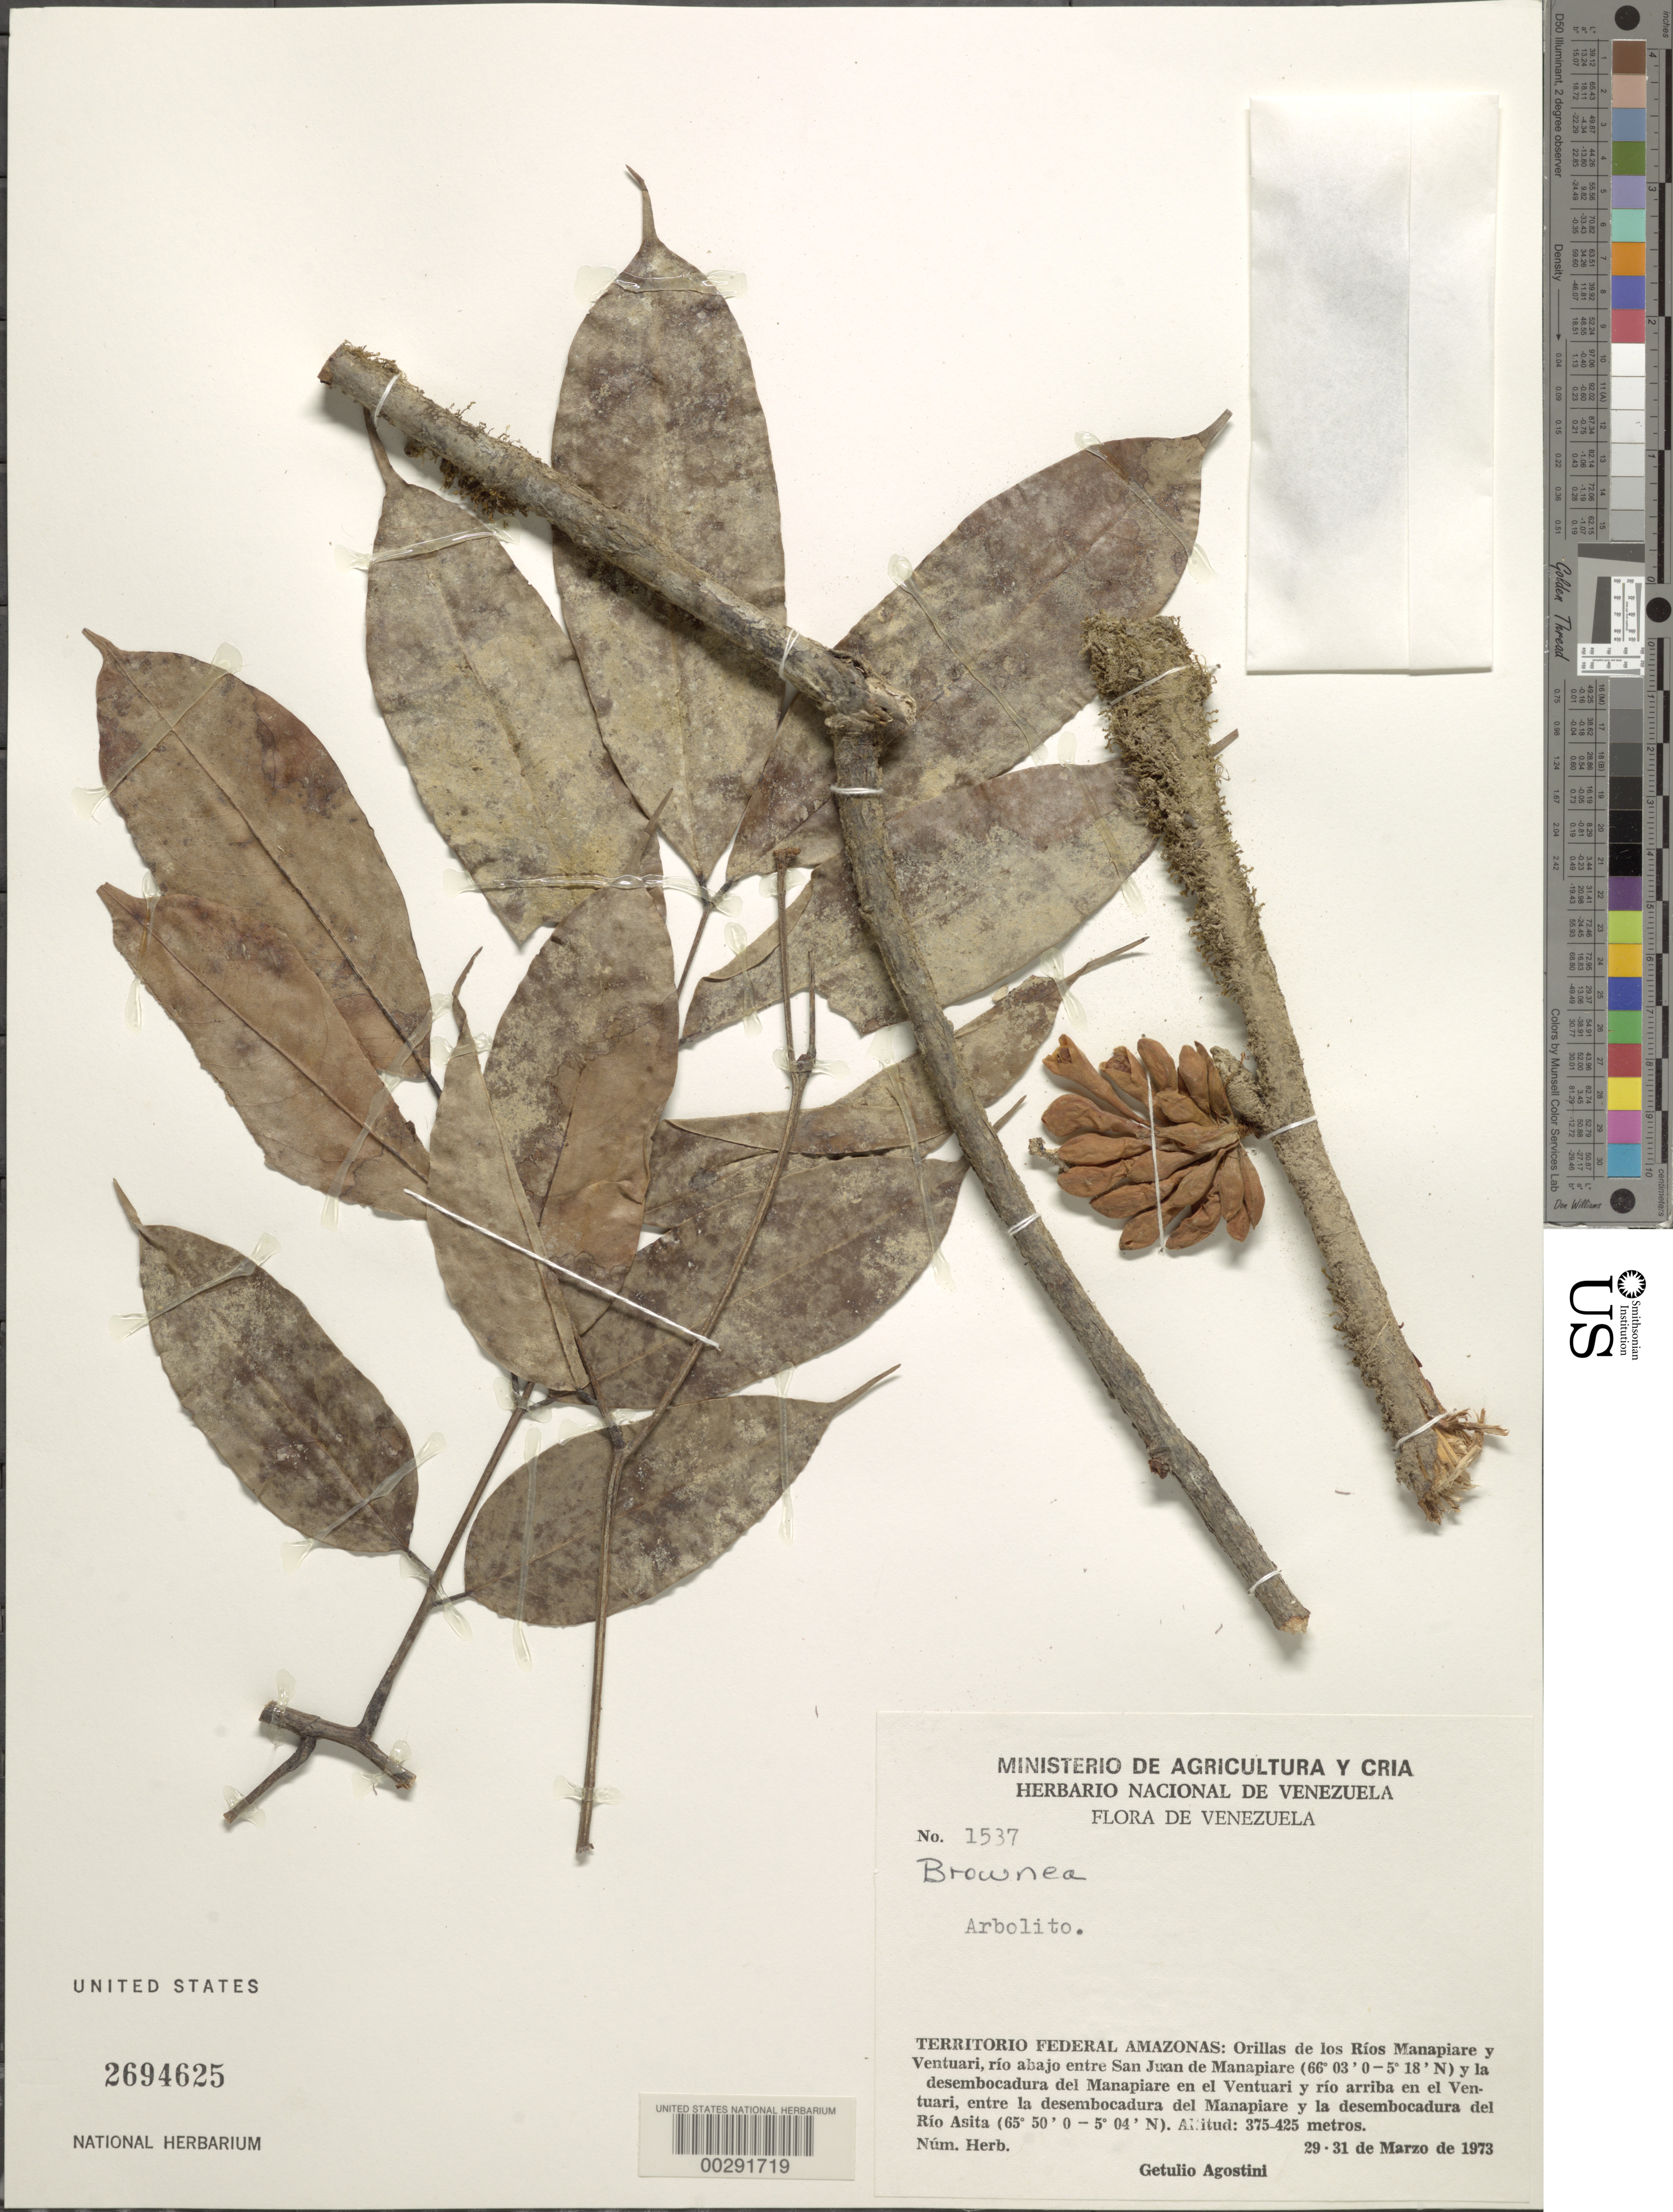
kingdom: Plantae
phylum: Tracheophyta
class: Magnoliopsida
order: Fabales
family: Fabaceae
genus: Brownea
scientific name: Brownea sp.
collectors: G. Agostini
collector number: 1537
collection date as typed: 29 Mar 1973 to 31 Mar 1973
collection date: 1973-03-29/1973-03-31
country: Venezuela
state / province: Amazonas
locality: Border of rivers manapiare + ventuari, river below between san juan de manapiare + estuary of manapiare + estuary of rio asita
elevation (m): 375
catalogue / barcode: US 2694625